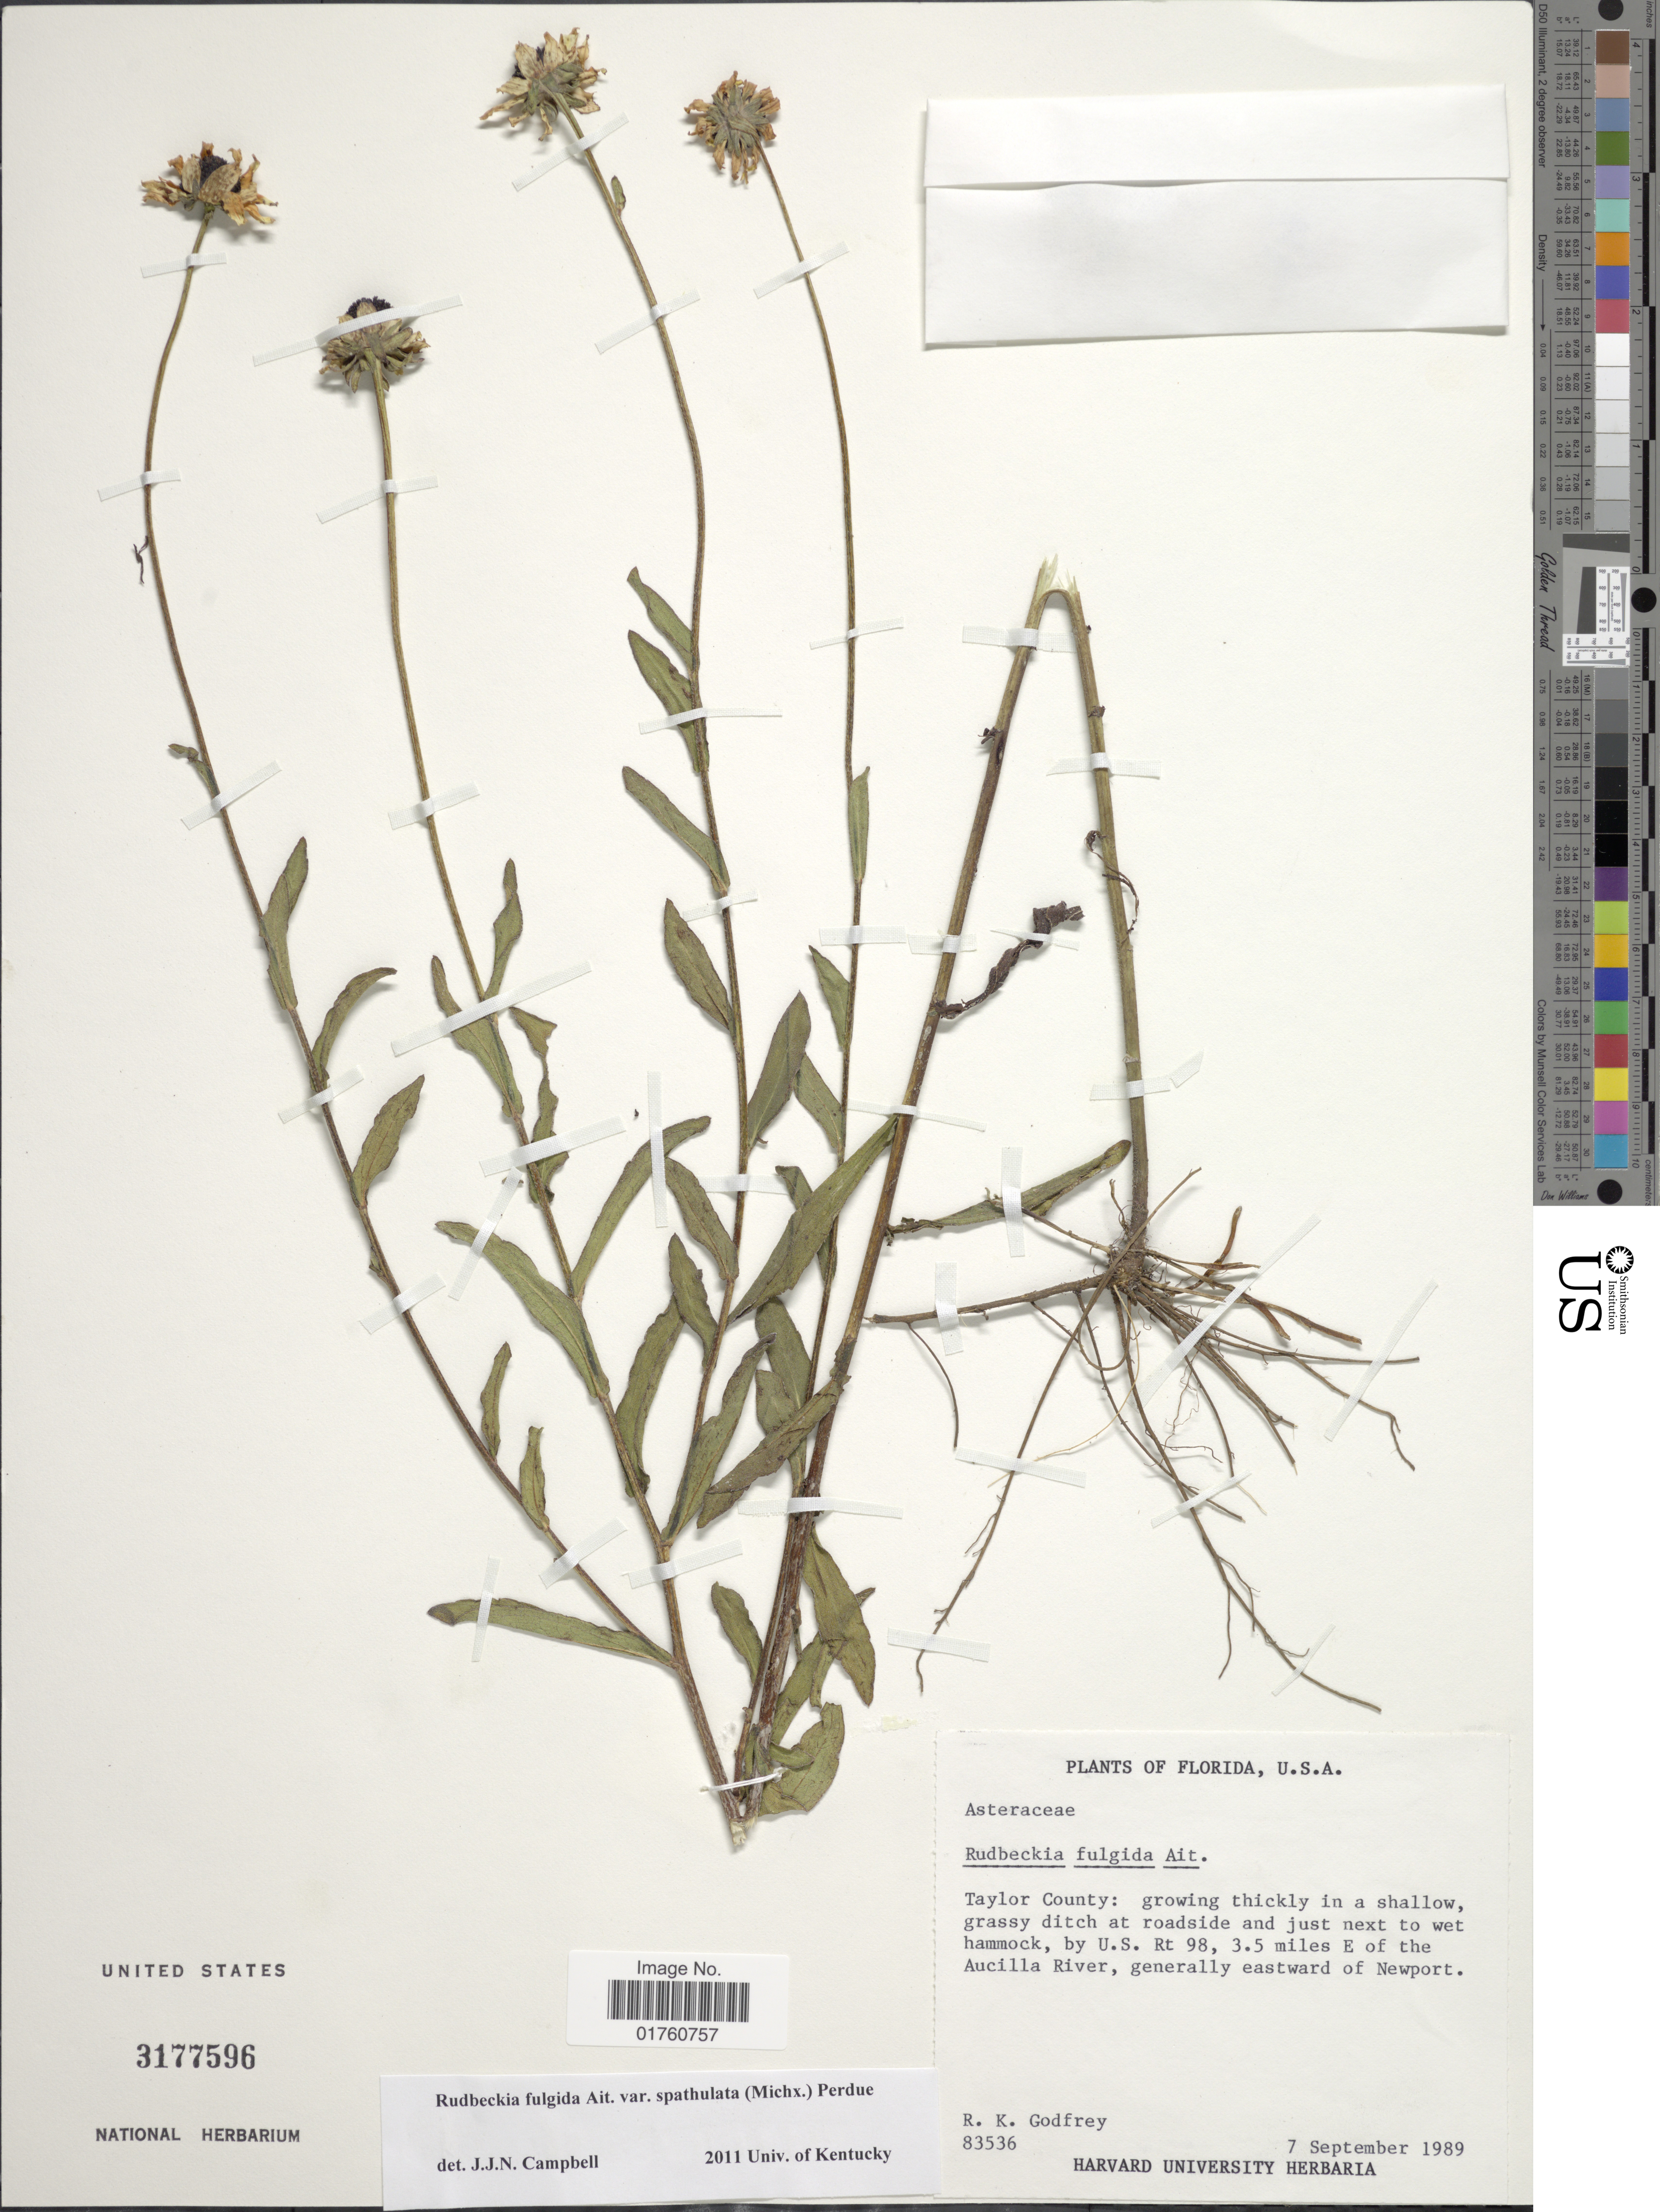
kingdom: Plantae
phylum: Tracheophyta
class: Magnoliopsida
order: Asterales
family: Asteraceae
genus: Rudbeckia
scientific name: Rudbeckia fulgida var. fulgida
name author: Aiton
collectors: R. K. Godfrey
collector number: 83536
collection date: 1989-09-07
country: United States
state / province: Florida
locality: Taylor County: growing thickly in a shallow, grassy ditch at roadside and just next to wet hammock, by U.S. Rt 98, 3.5 miles E of the Aucilla River, generally eastward of Newport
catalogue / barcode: US 3177596